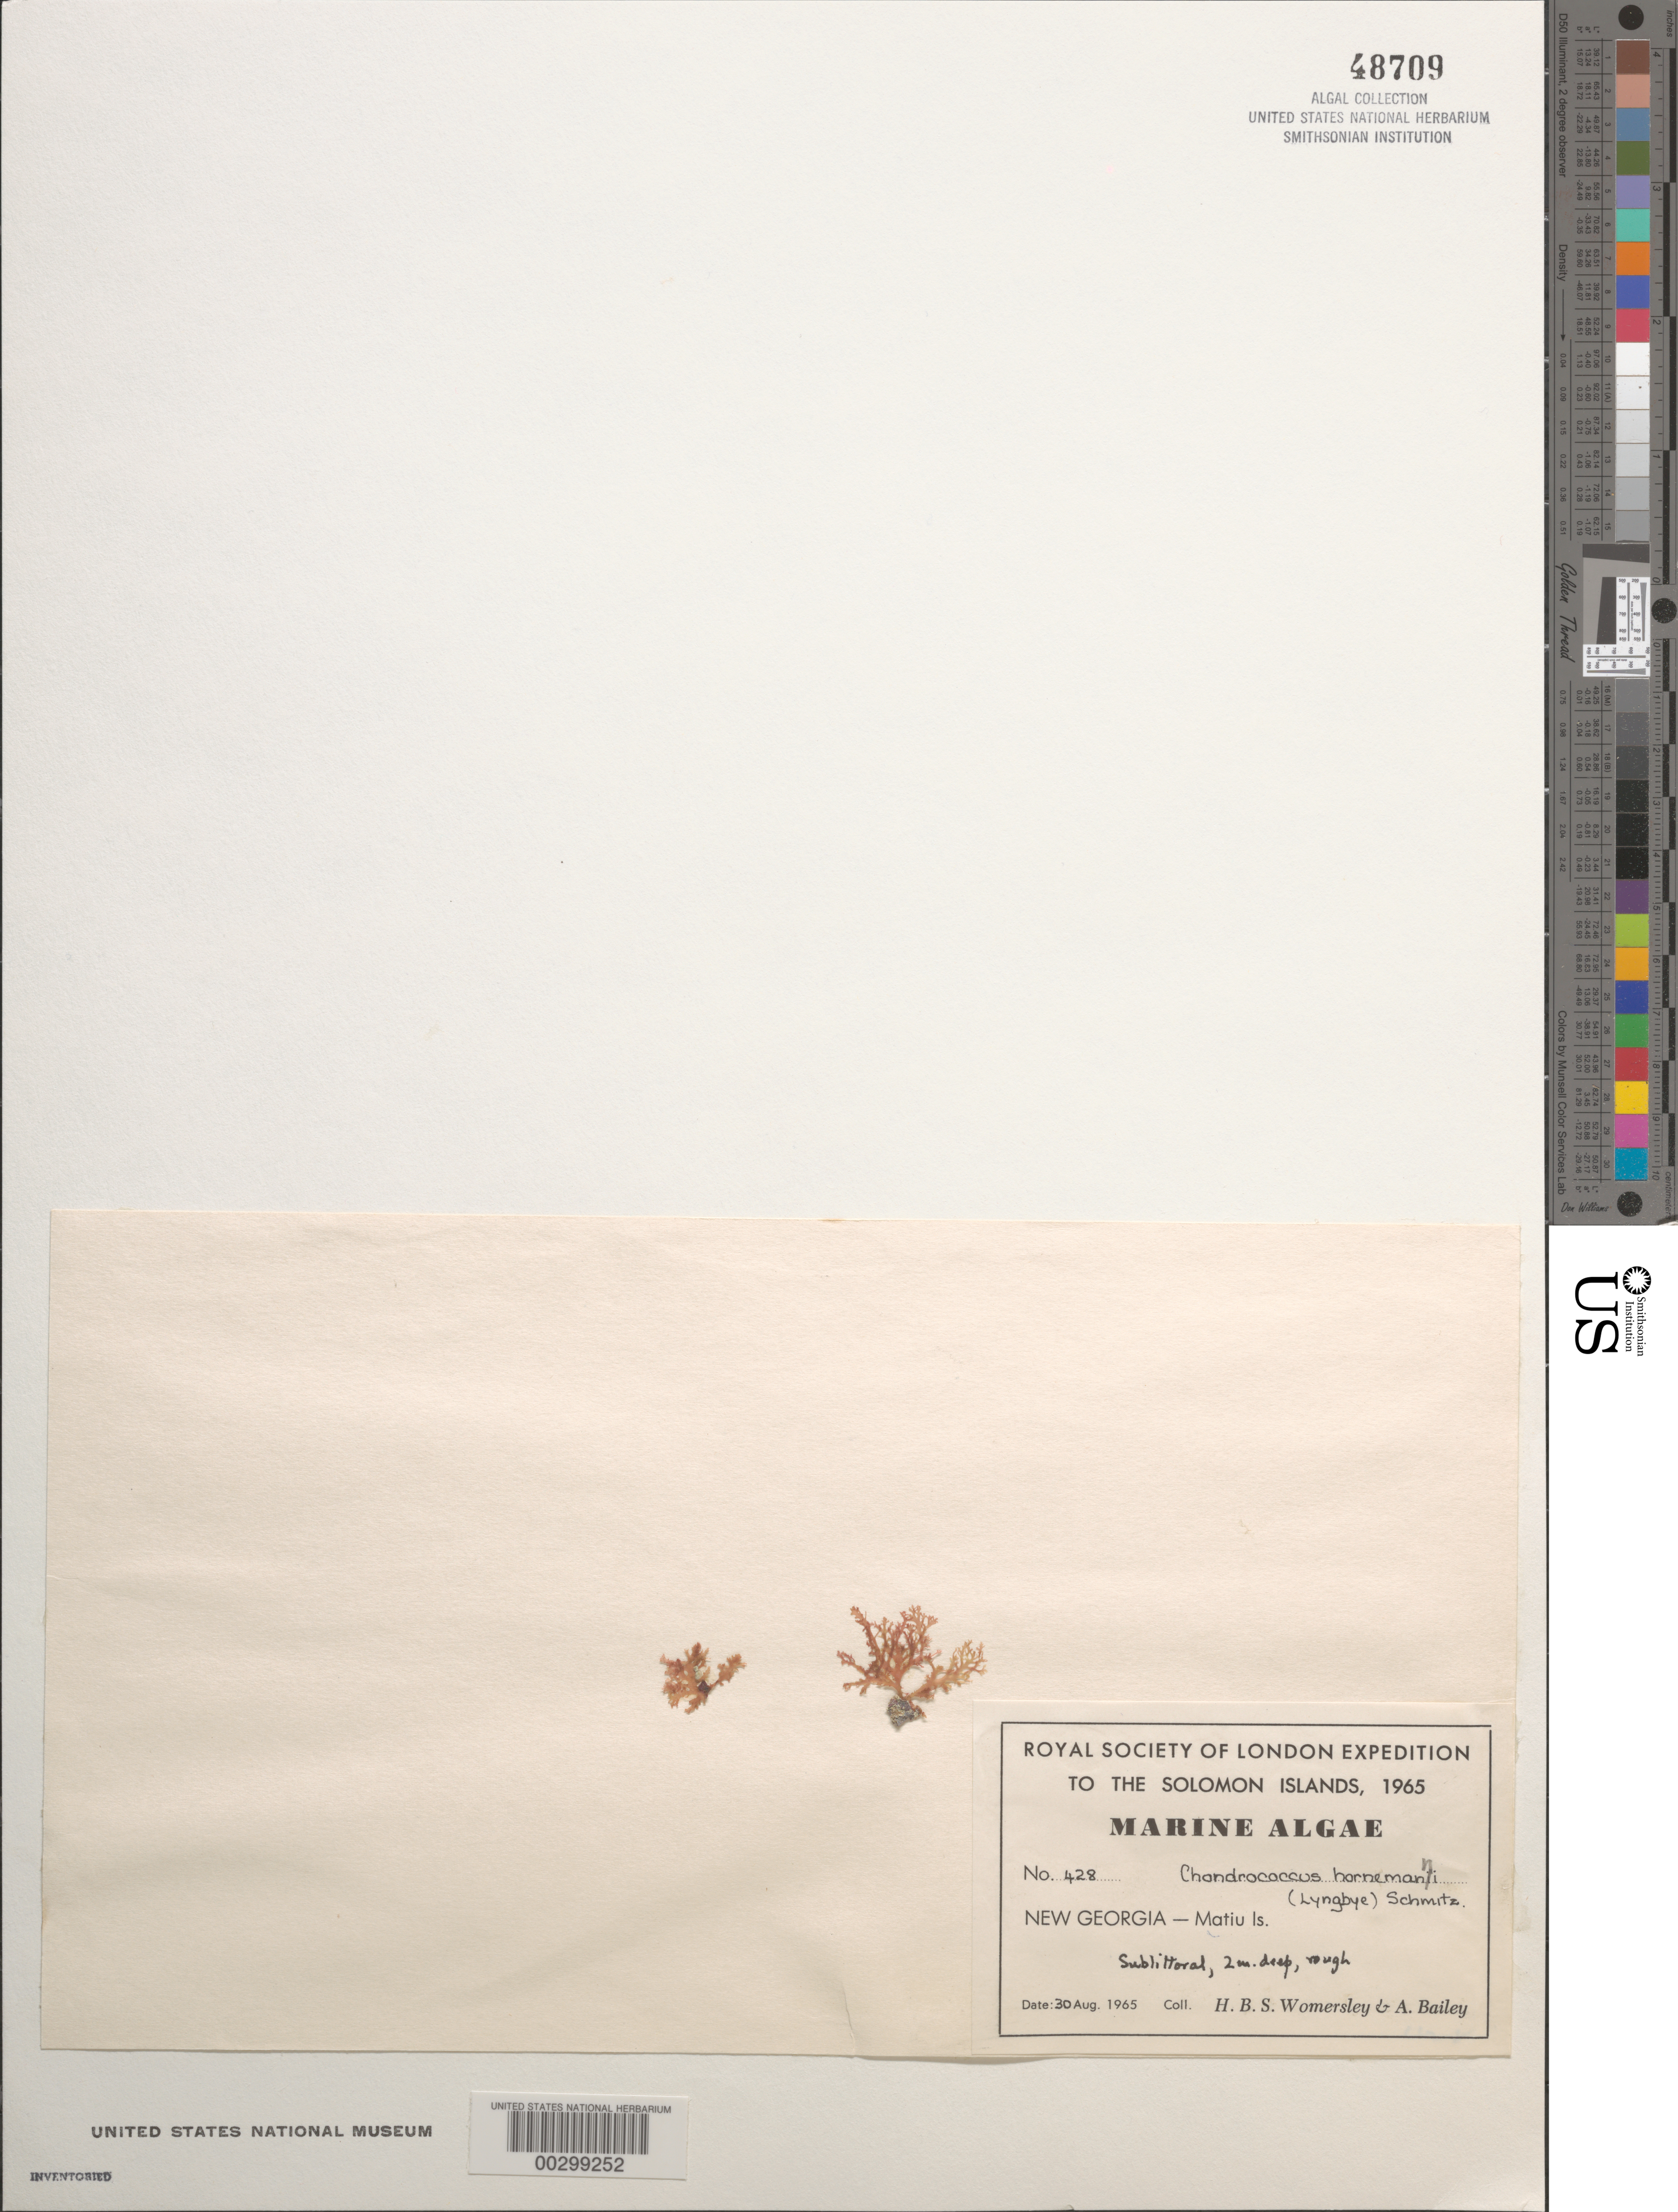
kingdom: Plantae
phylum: Rhodophyta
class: Florideophyceae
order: Gigartinales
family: Rhizophyllidaceae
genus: Portieria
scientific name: Portieria hornemannii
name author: (Lyngbye) P.C. Silva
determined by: Algae name updating Project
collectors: H. B. S. Womersley & A. Bailey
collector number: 428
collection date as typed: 30 Aug 1965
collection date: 1965-08-30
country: Solomon Islands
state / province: Western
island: Matiu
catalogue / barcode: US 48709